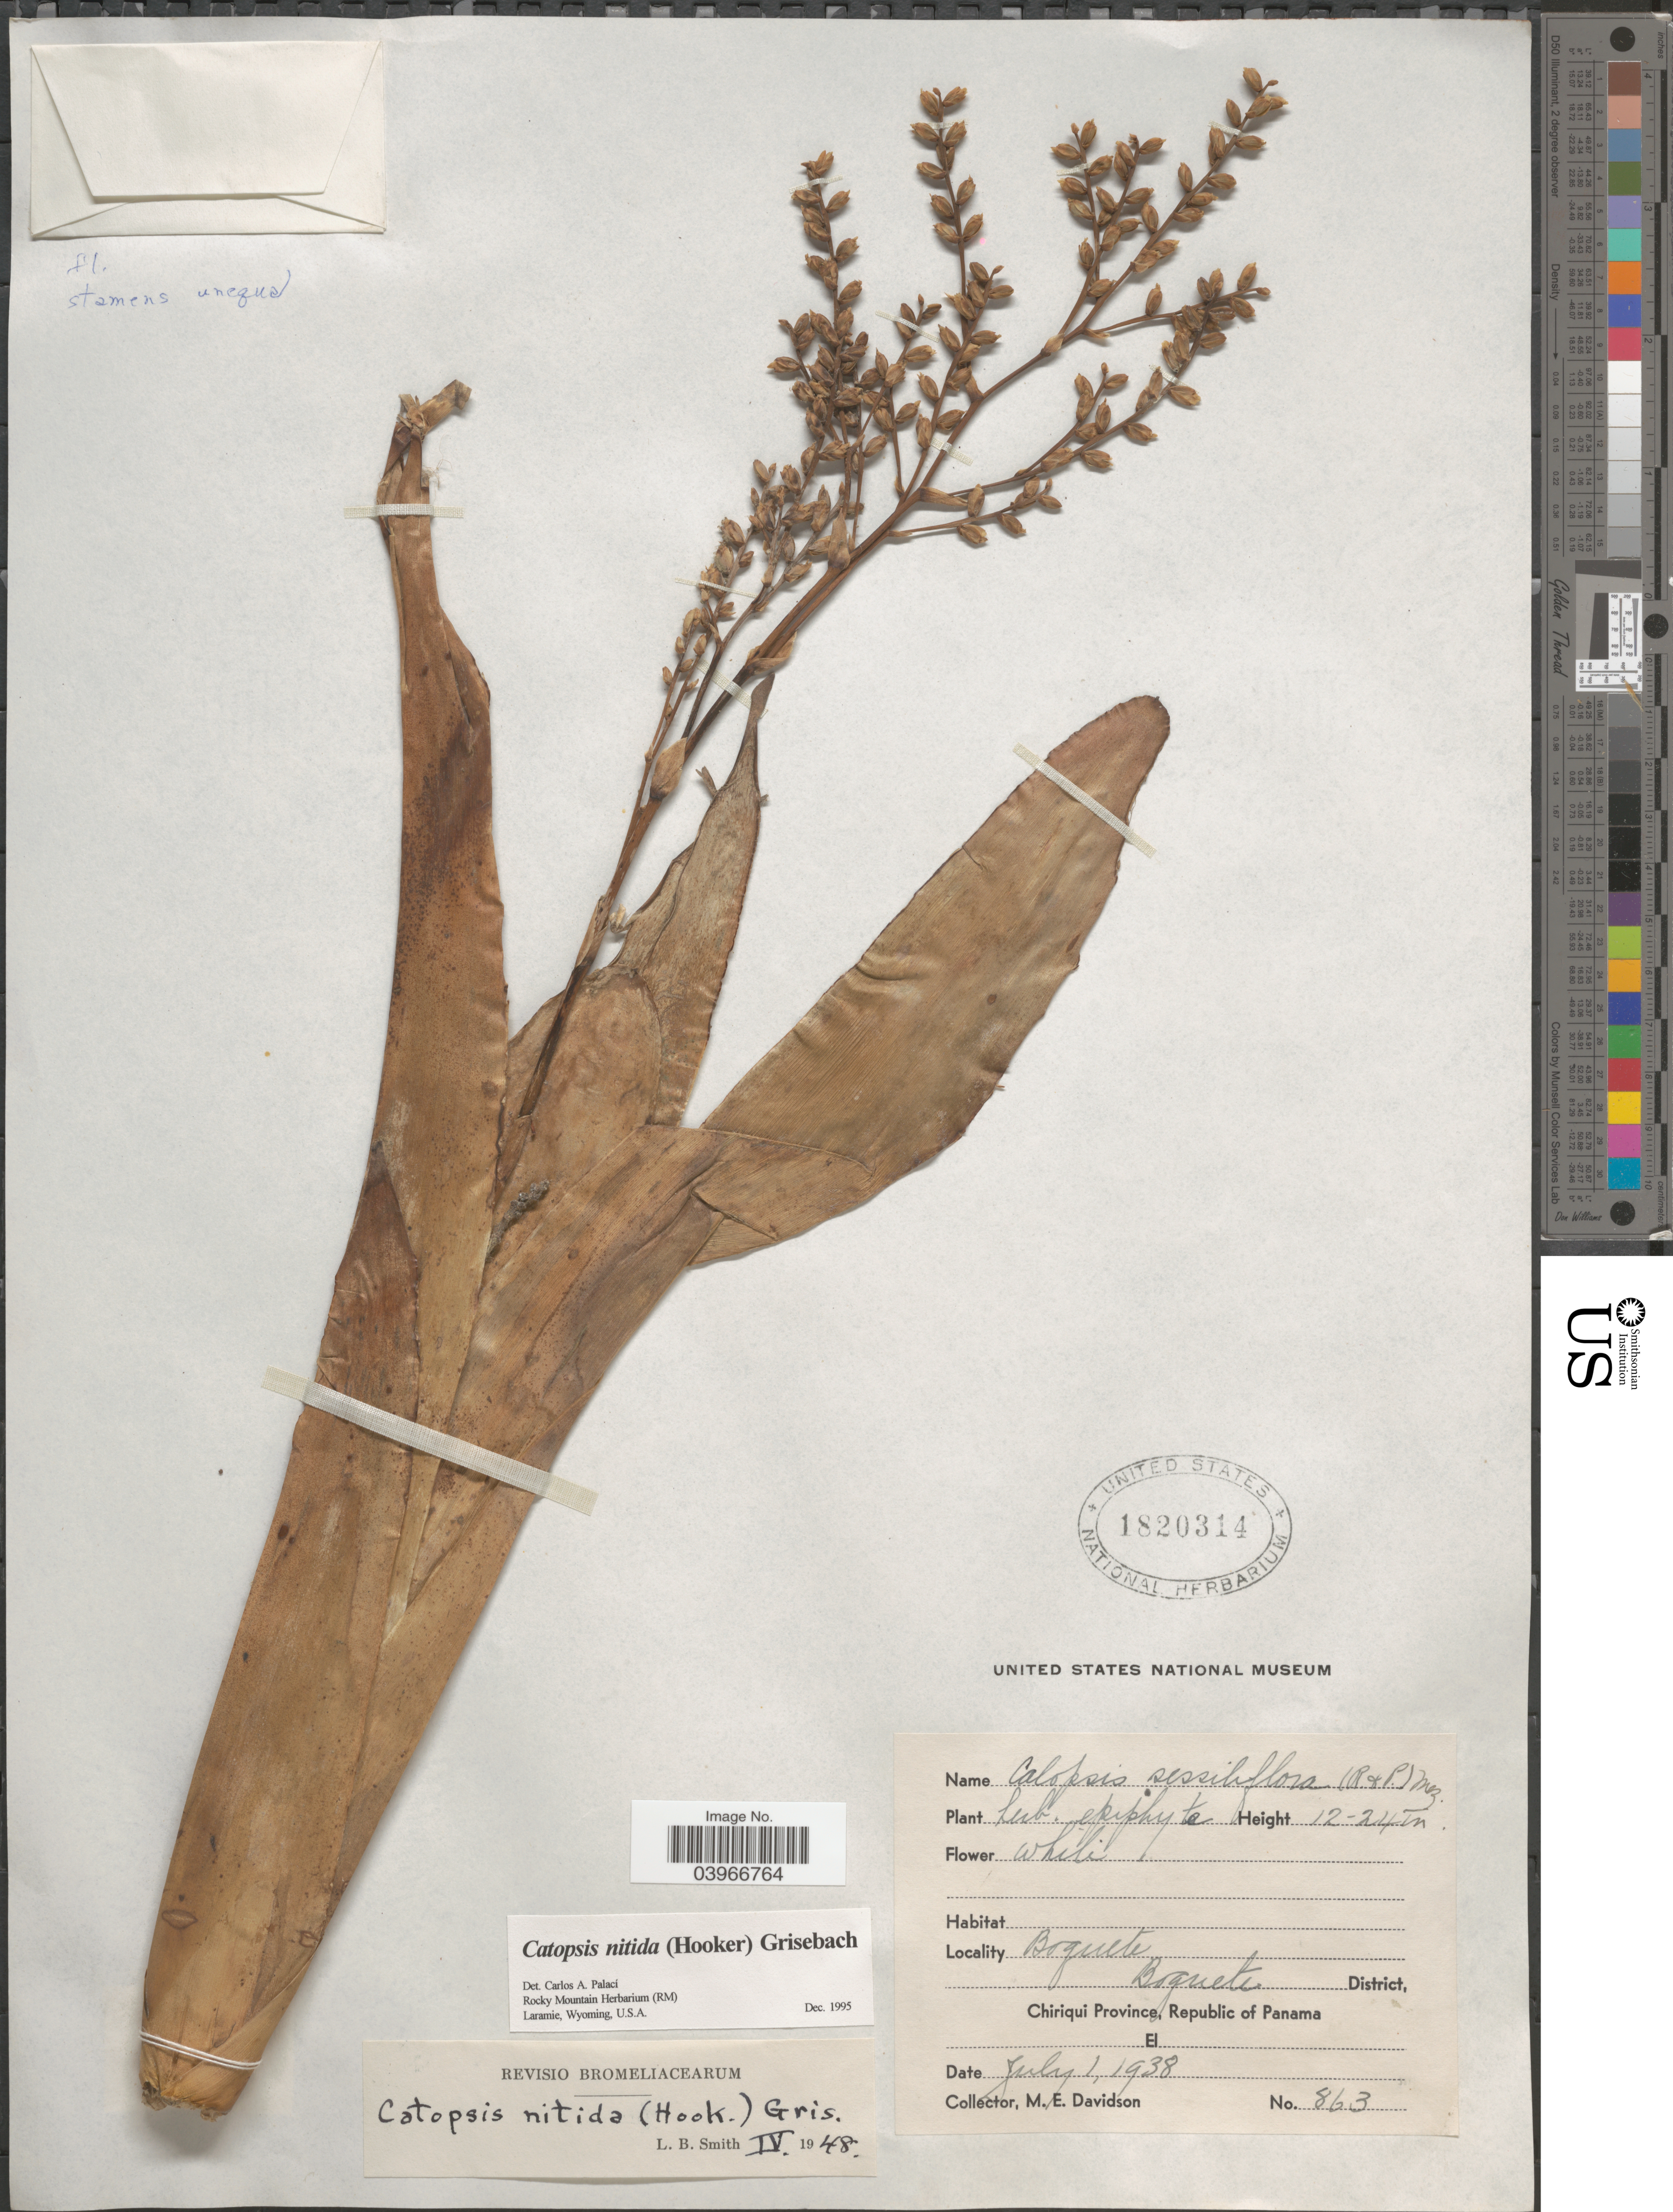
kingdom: Plantae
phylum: Tracheophyta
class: Liliopsida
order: Poales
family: Bromeliaceae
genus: Catopsis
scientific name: Catopsis nitida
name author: (Hook.) Griseb.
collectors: M. E. Davidson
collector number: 863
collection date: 1938-07-01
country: Panama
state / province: Chiriqui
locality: Boquete. Boquete District.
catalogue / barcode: US 1820314